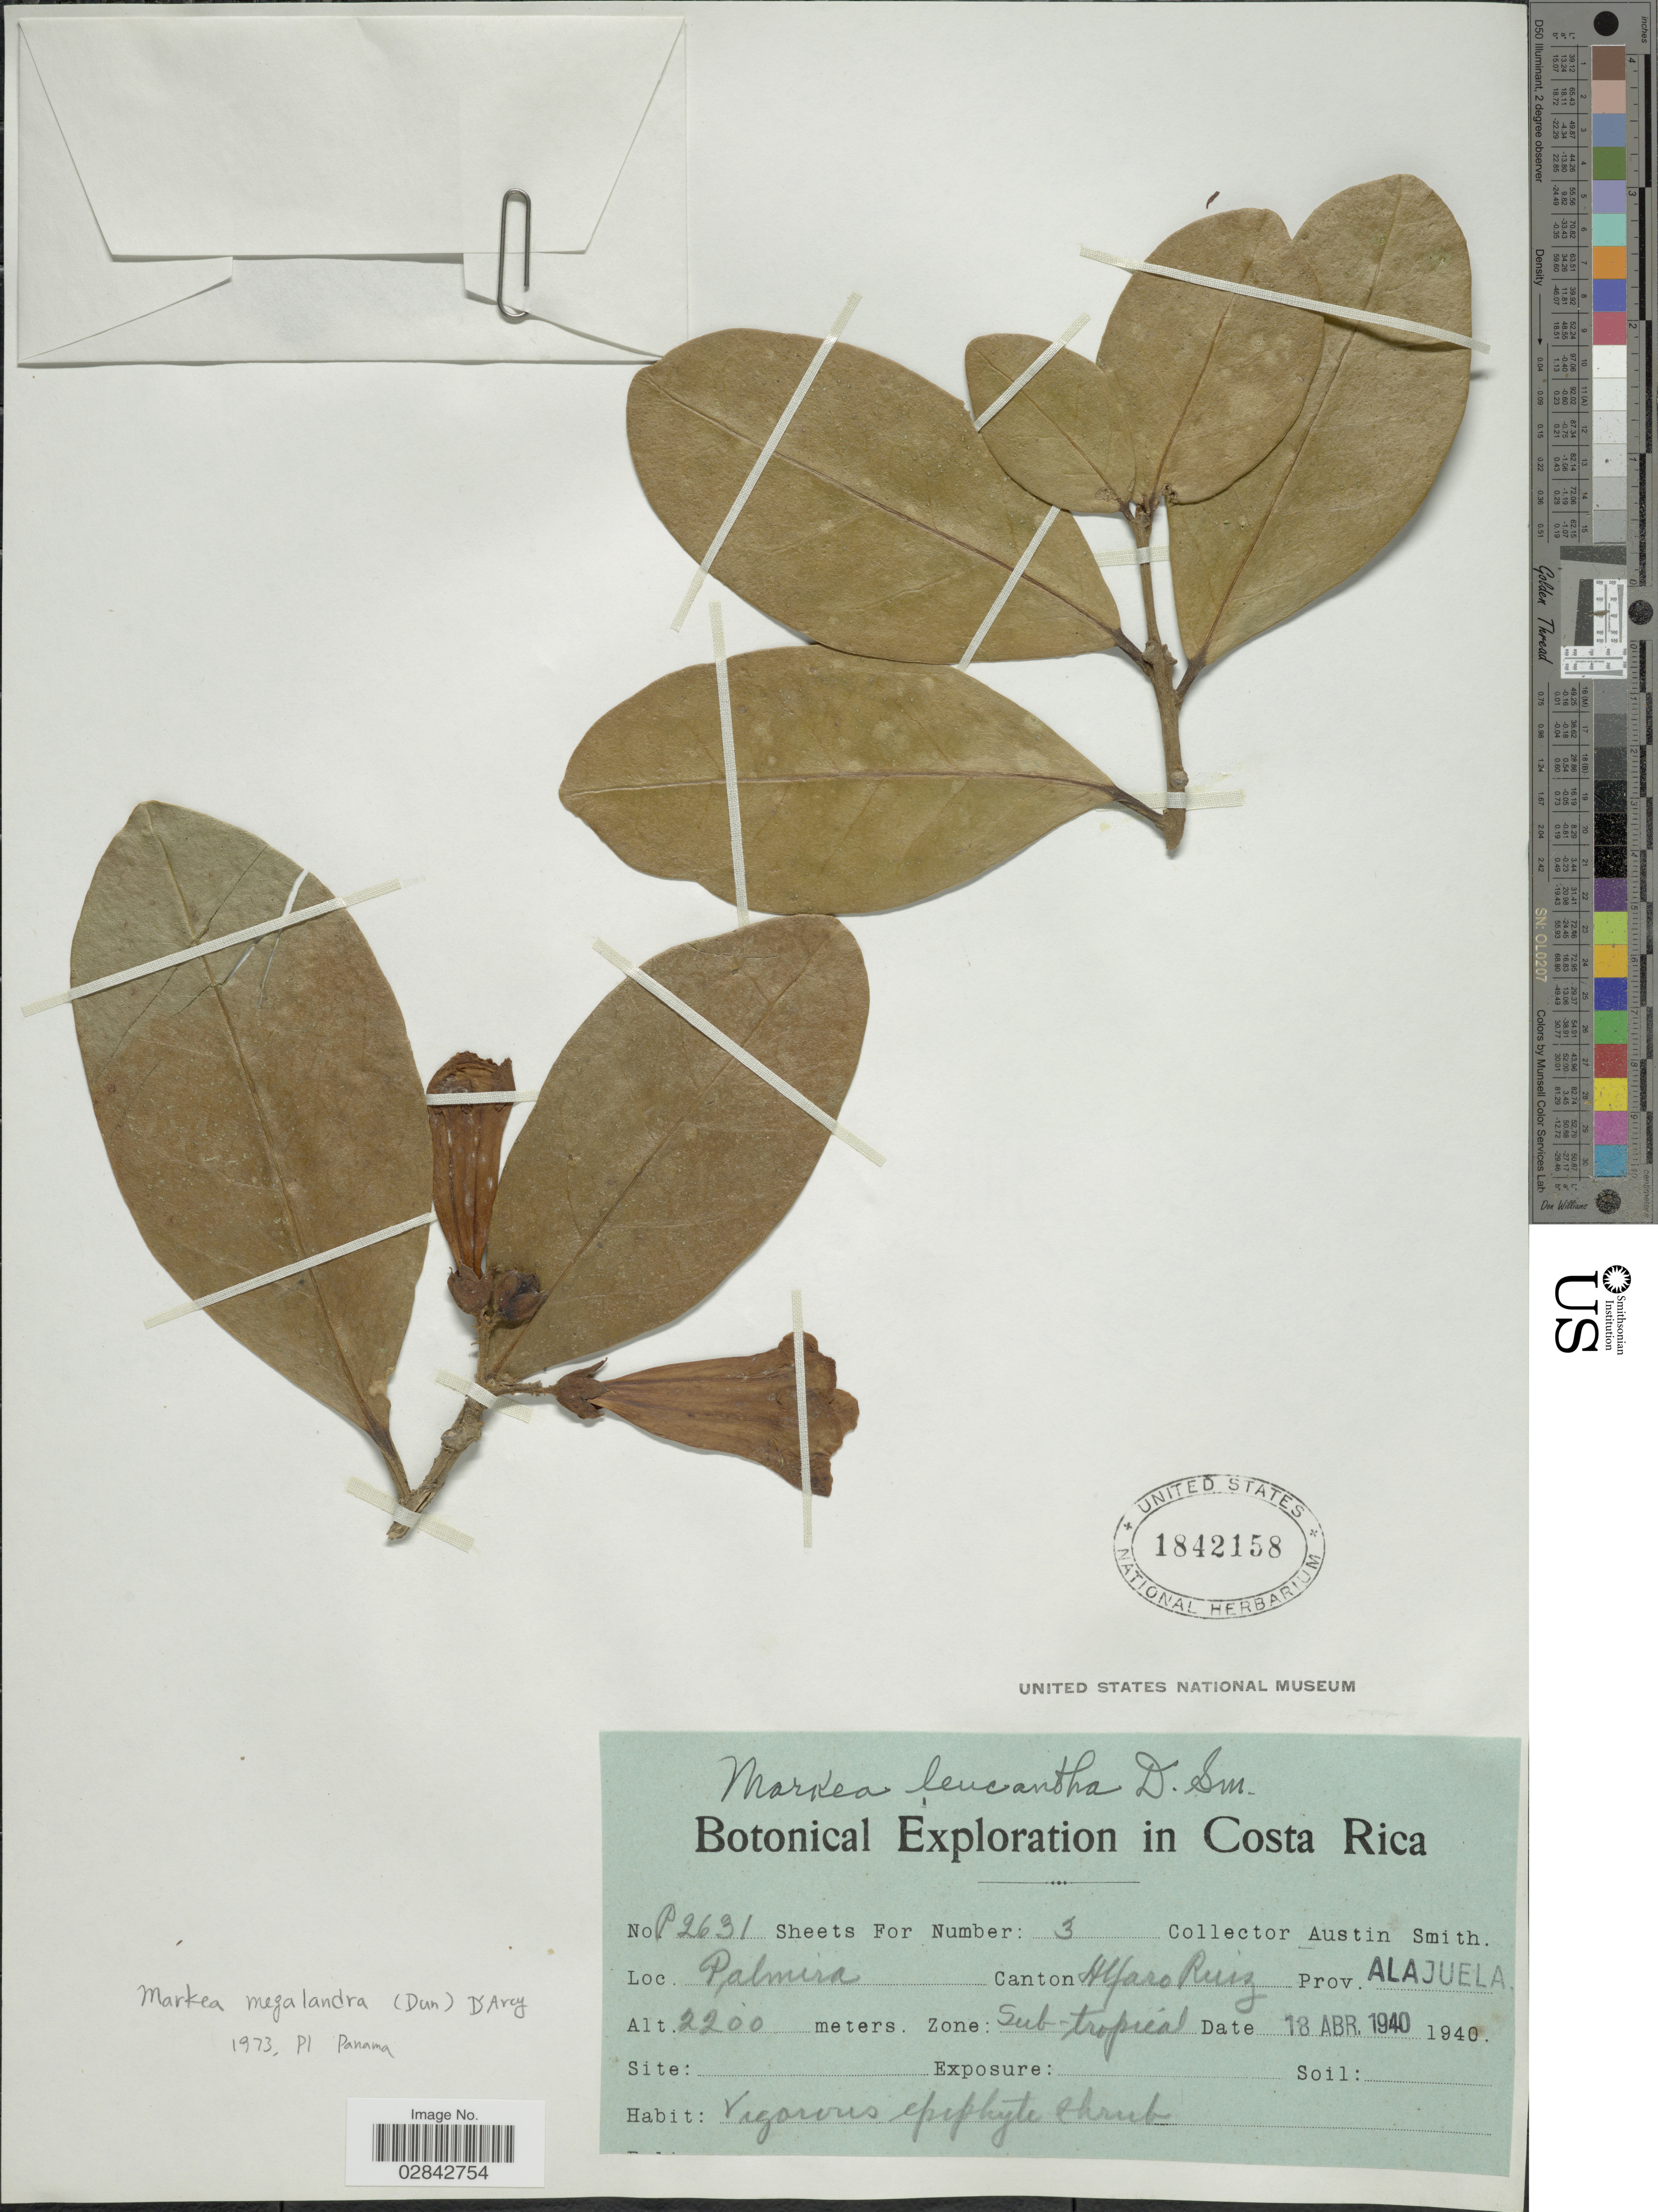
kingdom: Plantae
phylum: Tracheophyta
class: Magnoliopsida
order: Solanales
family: Solanaceae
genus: Markea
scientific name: Markea megalandra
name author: (Dunal) D'Arcy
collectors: Aust P. Smith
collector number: P2631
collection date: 1940-04-18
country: Costa Rica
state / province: Alajuela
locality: Palmira, Canton Alfaro Ruiz.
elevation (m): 2200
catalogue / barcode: US 1842158